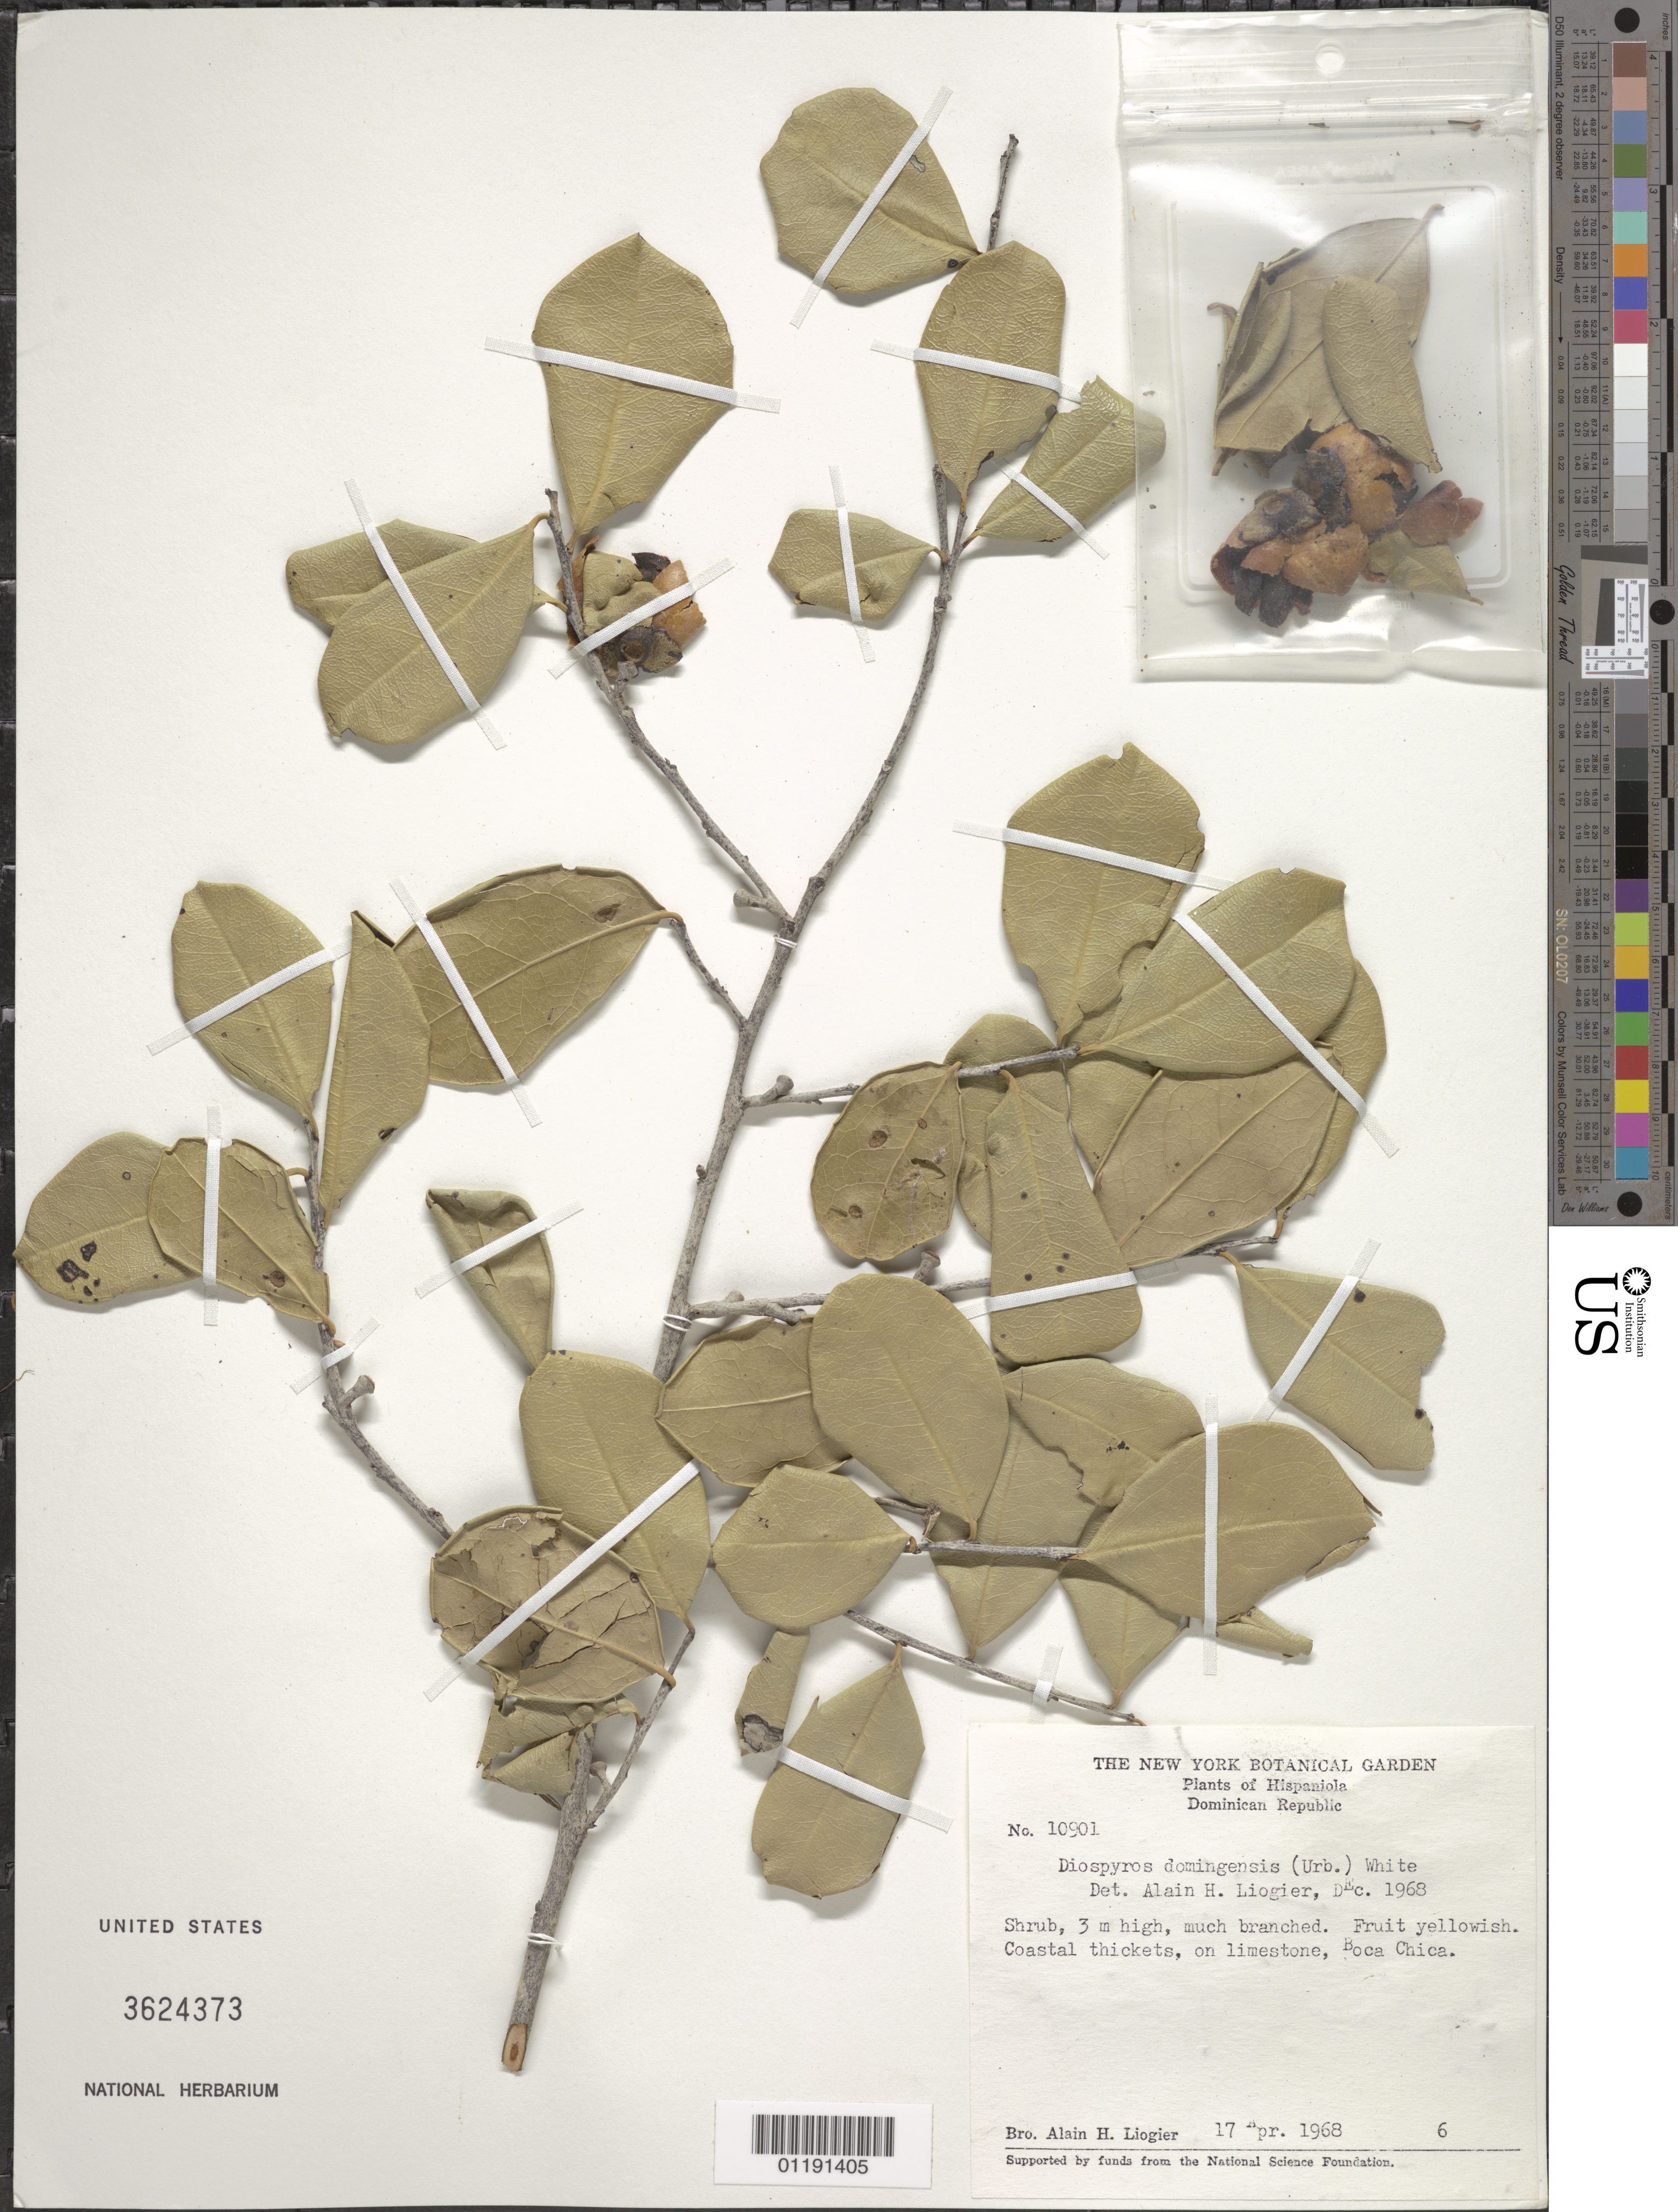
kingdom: Plantae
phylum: Tracheophyta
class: Magnoliopsida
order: Ericales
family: Ebenaceae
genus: Diospyros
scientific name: Diospyros domingensis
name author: (Urb.) Alain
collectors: A. H. Liogier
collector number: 10901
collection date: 1968-04-17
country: Dominican Republic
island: Hispaniola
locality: Coastal thickets, on limestone, Boca Chica.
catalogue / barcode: US 3624373